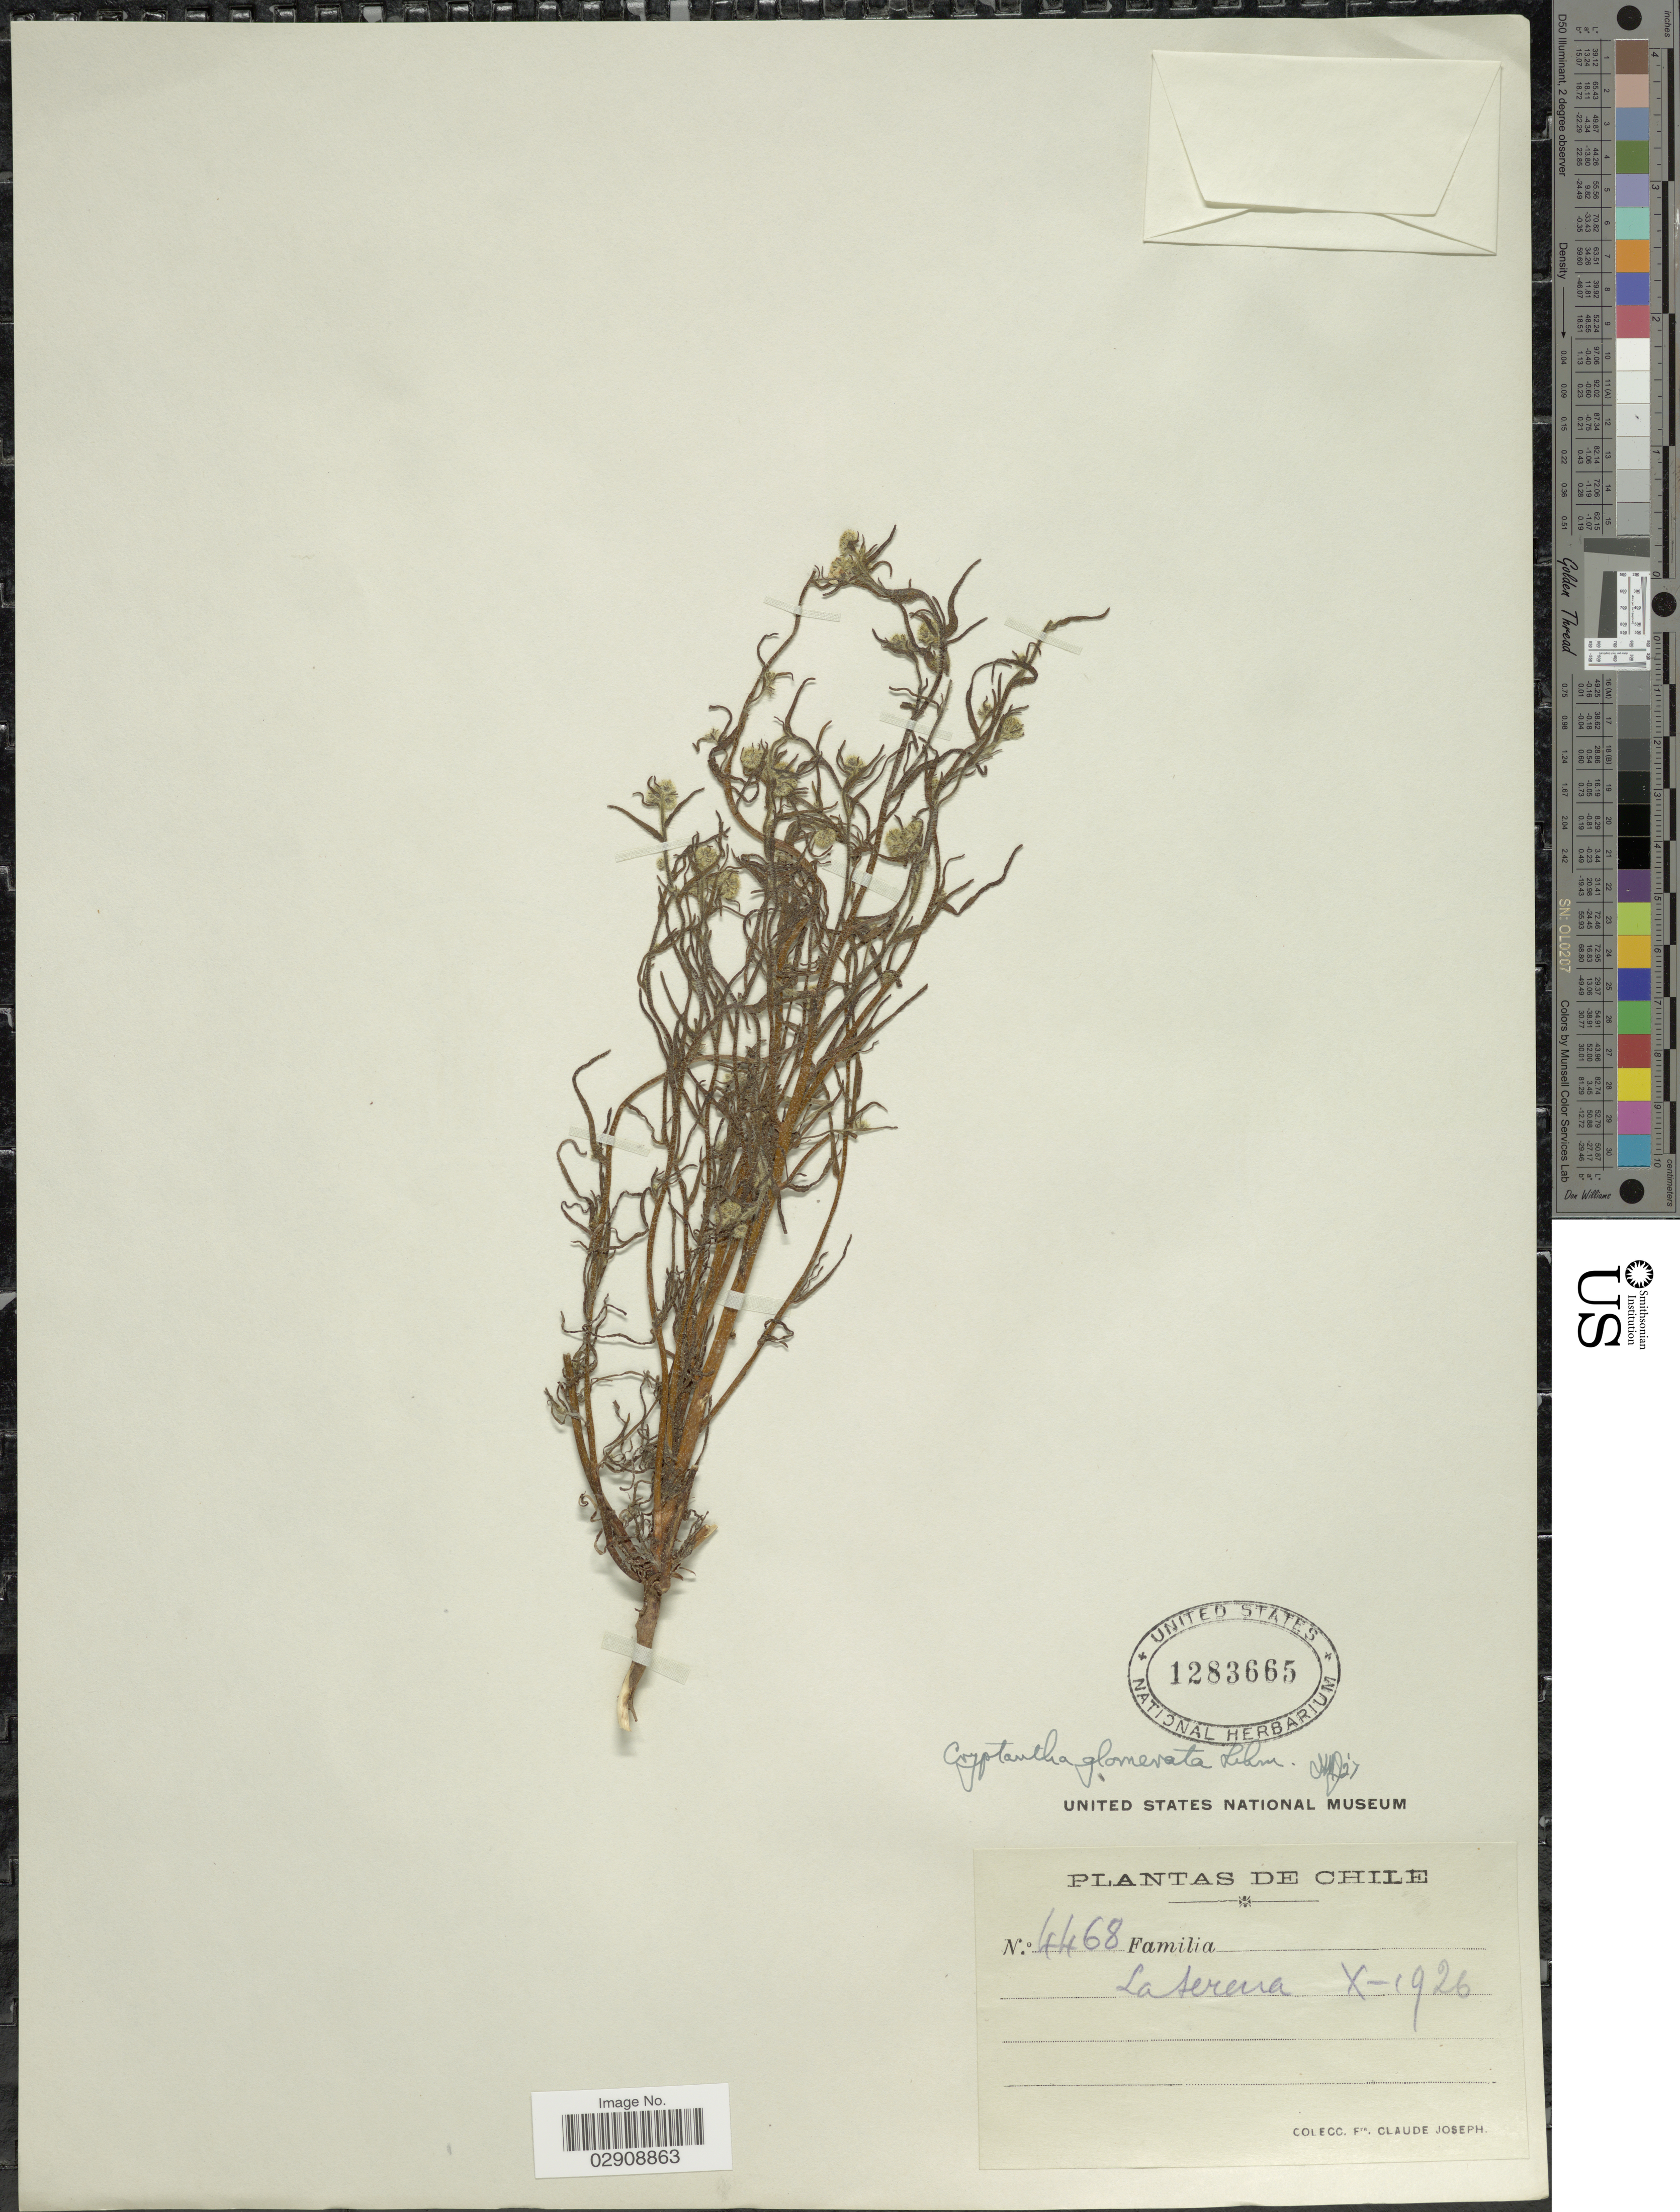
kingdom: Plantae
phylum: Tracheophyta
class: Magnoliopsida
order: Boraginales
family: Boraginaceae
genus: Cryptantha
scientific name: Cryptantha clandestina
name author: (Trevis.) I.M. Johnst.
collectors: Bro. Claude-Joseph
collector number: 4468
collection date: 1926-10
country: Chile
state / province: Coquimbo (IV)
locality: La Serena. Chile.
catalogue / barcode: US 1283665